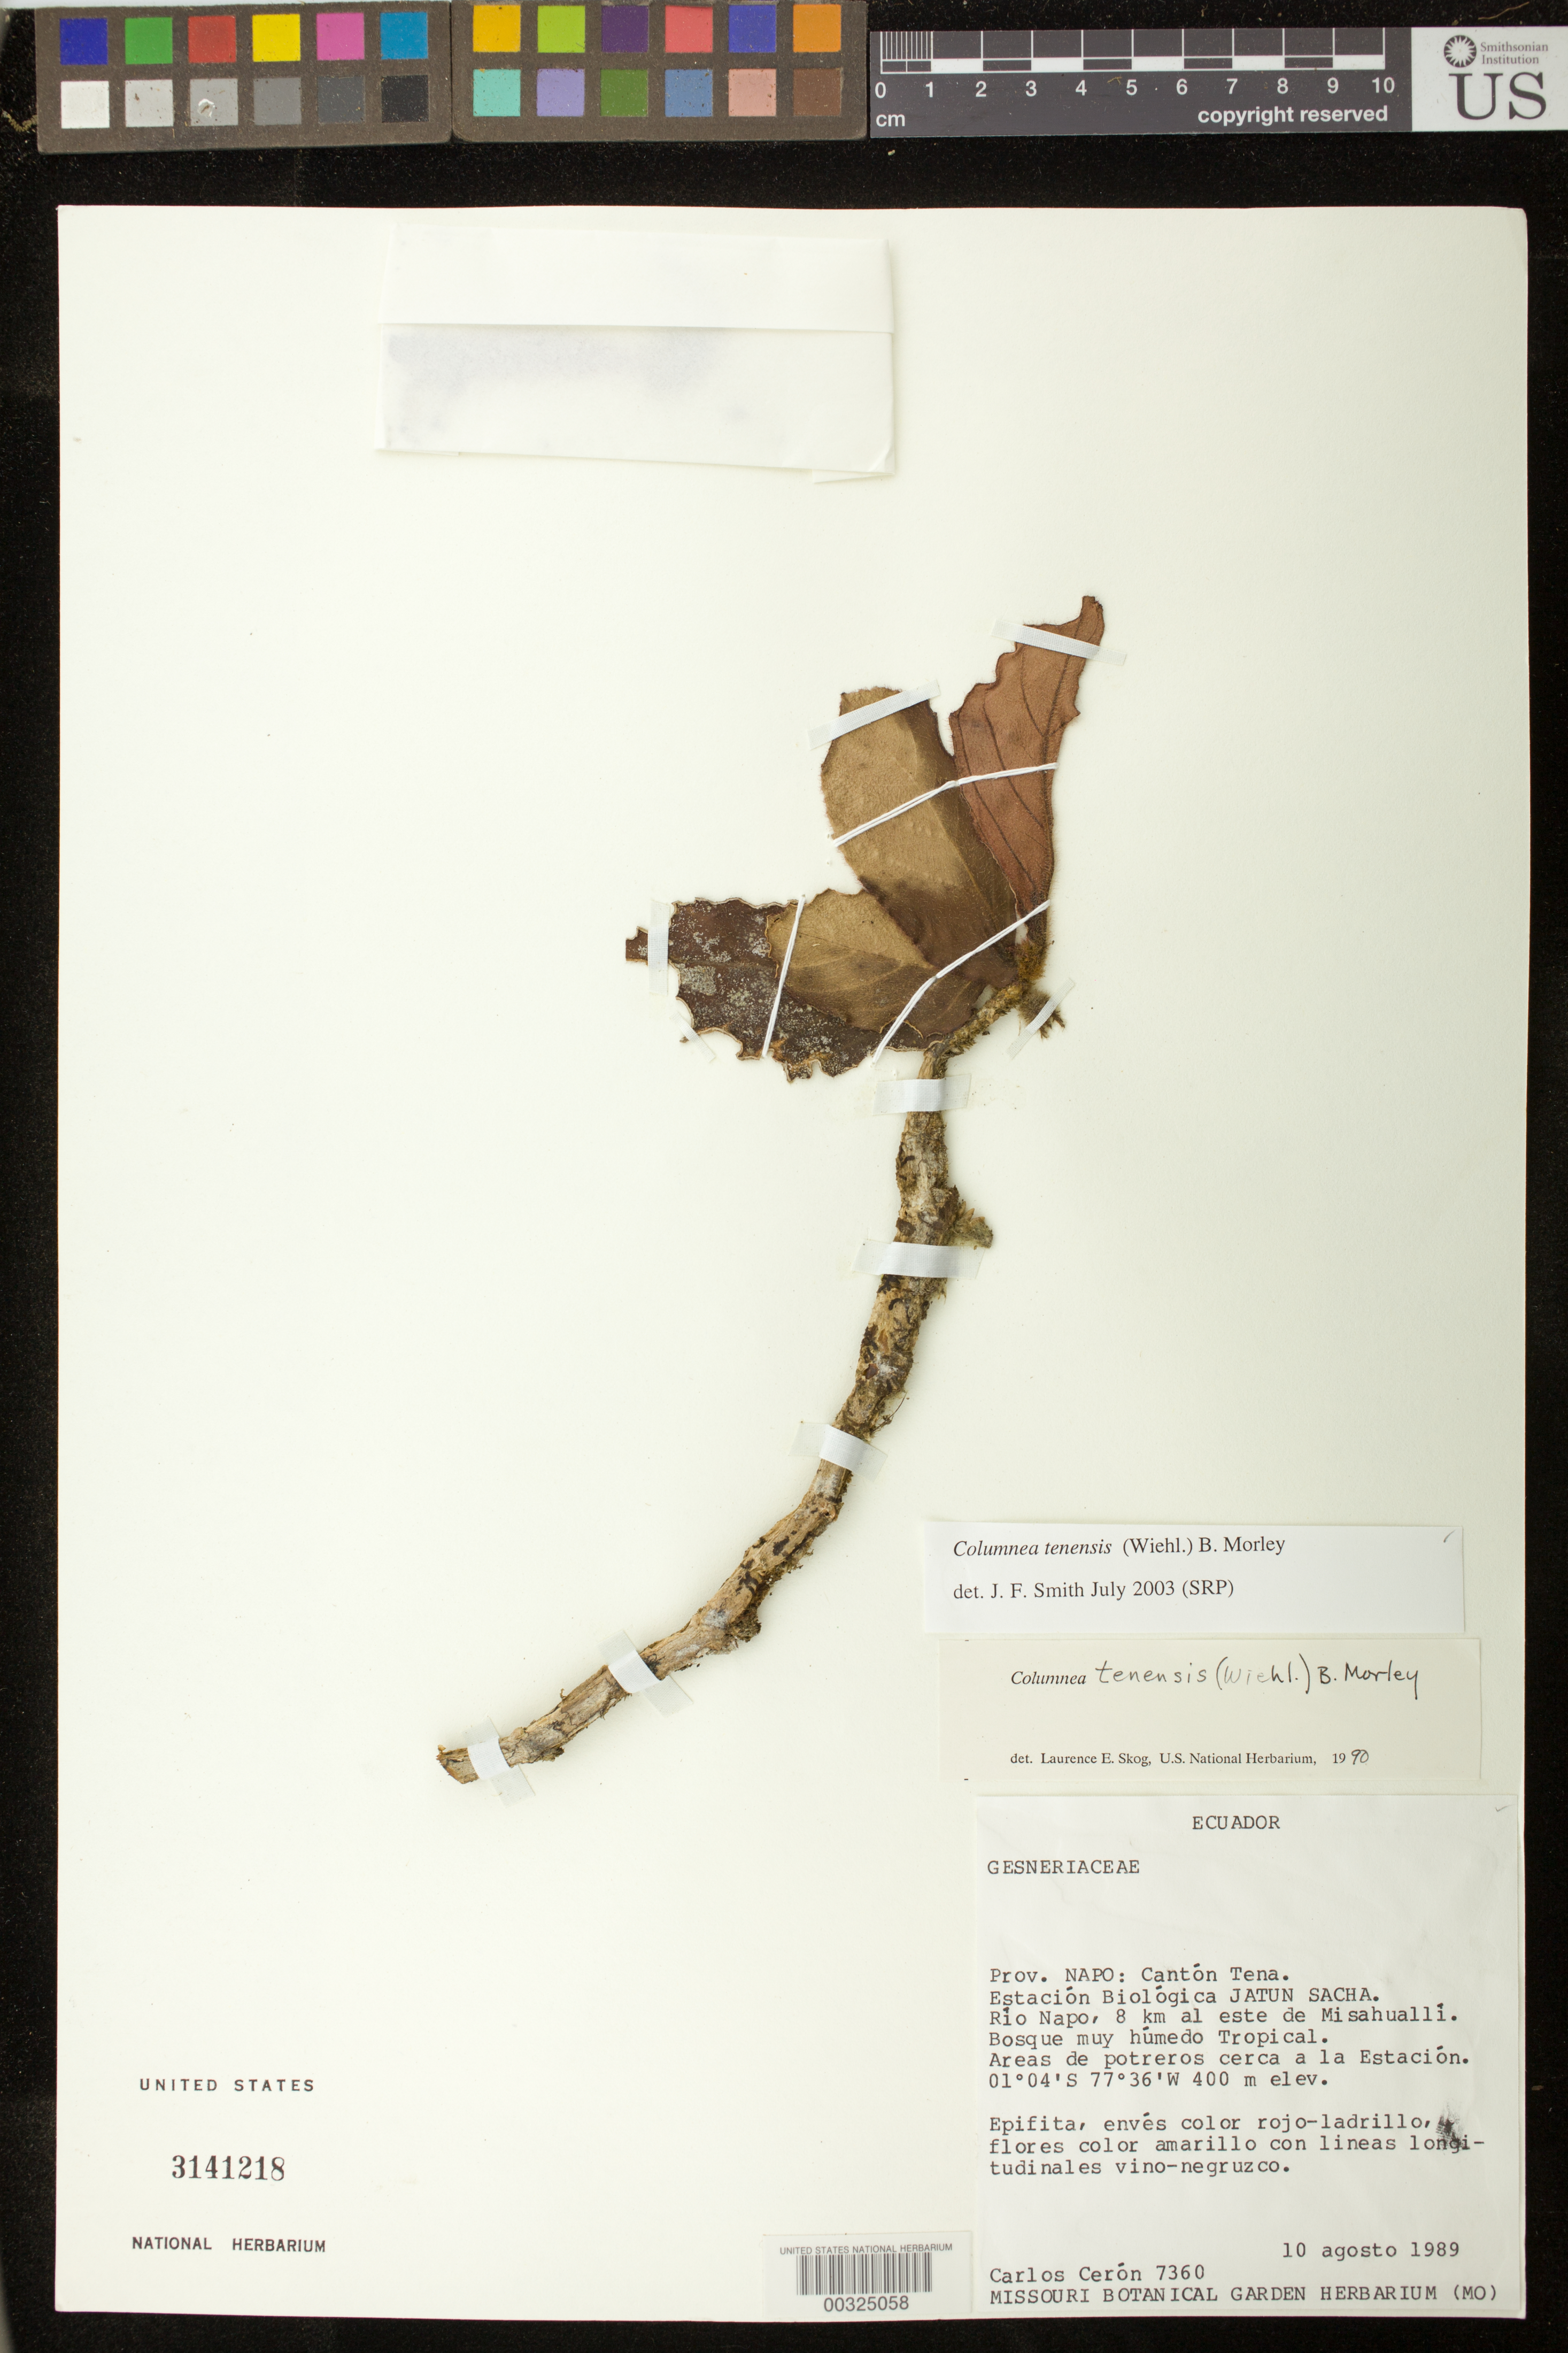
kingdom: Plantae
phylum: Tracheophyta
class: Magnoliopsida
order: Lamiales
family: Gesneriaceae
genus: Columnea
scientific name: Columnea illepida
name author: H.E. Moore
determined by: Clark, J. L.; Skog, Laurence E.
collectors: C. E. Cerón M.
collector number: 7360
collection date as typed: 10 Aug 1989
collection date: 1989-08-10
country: Ecuador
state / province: Napo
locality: Canton Tena, Estacion Biologica Jatun Sacha, Rio Napo, 8 km E of Misahualli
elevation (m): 400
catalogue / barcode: US 3141218